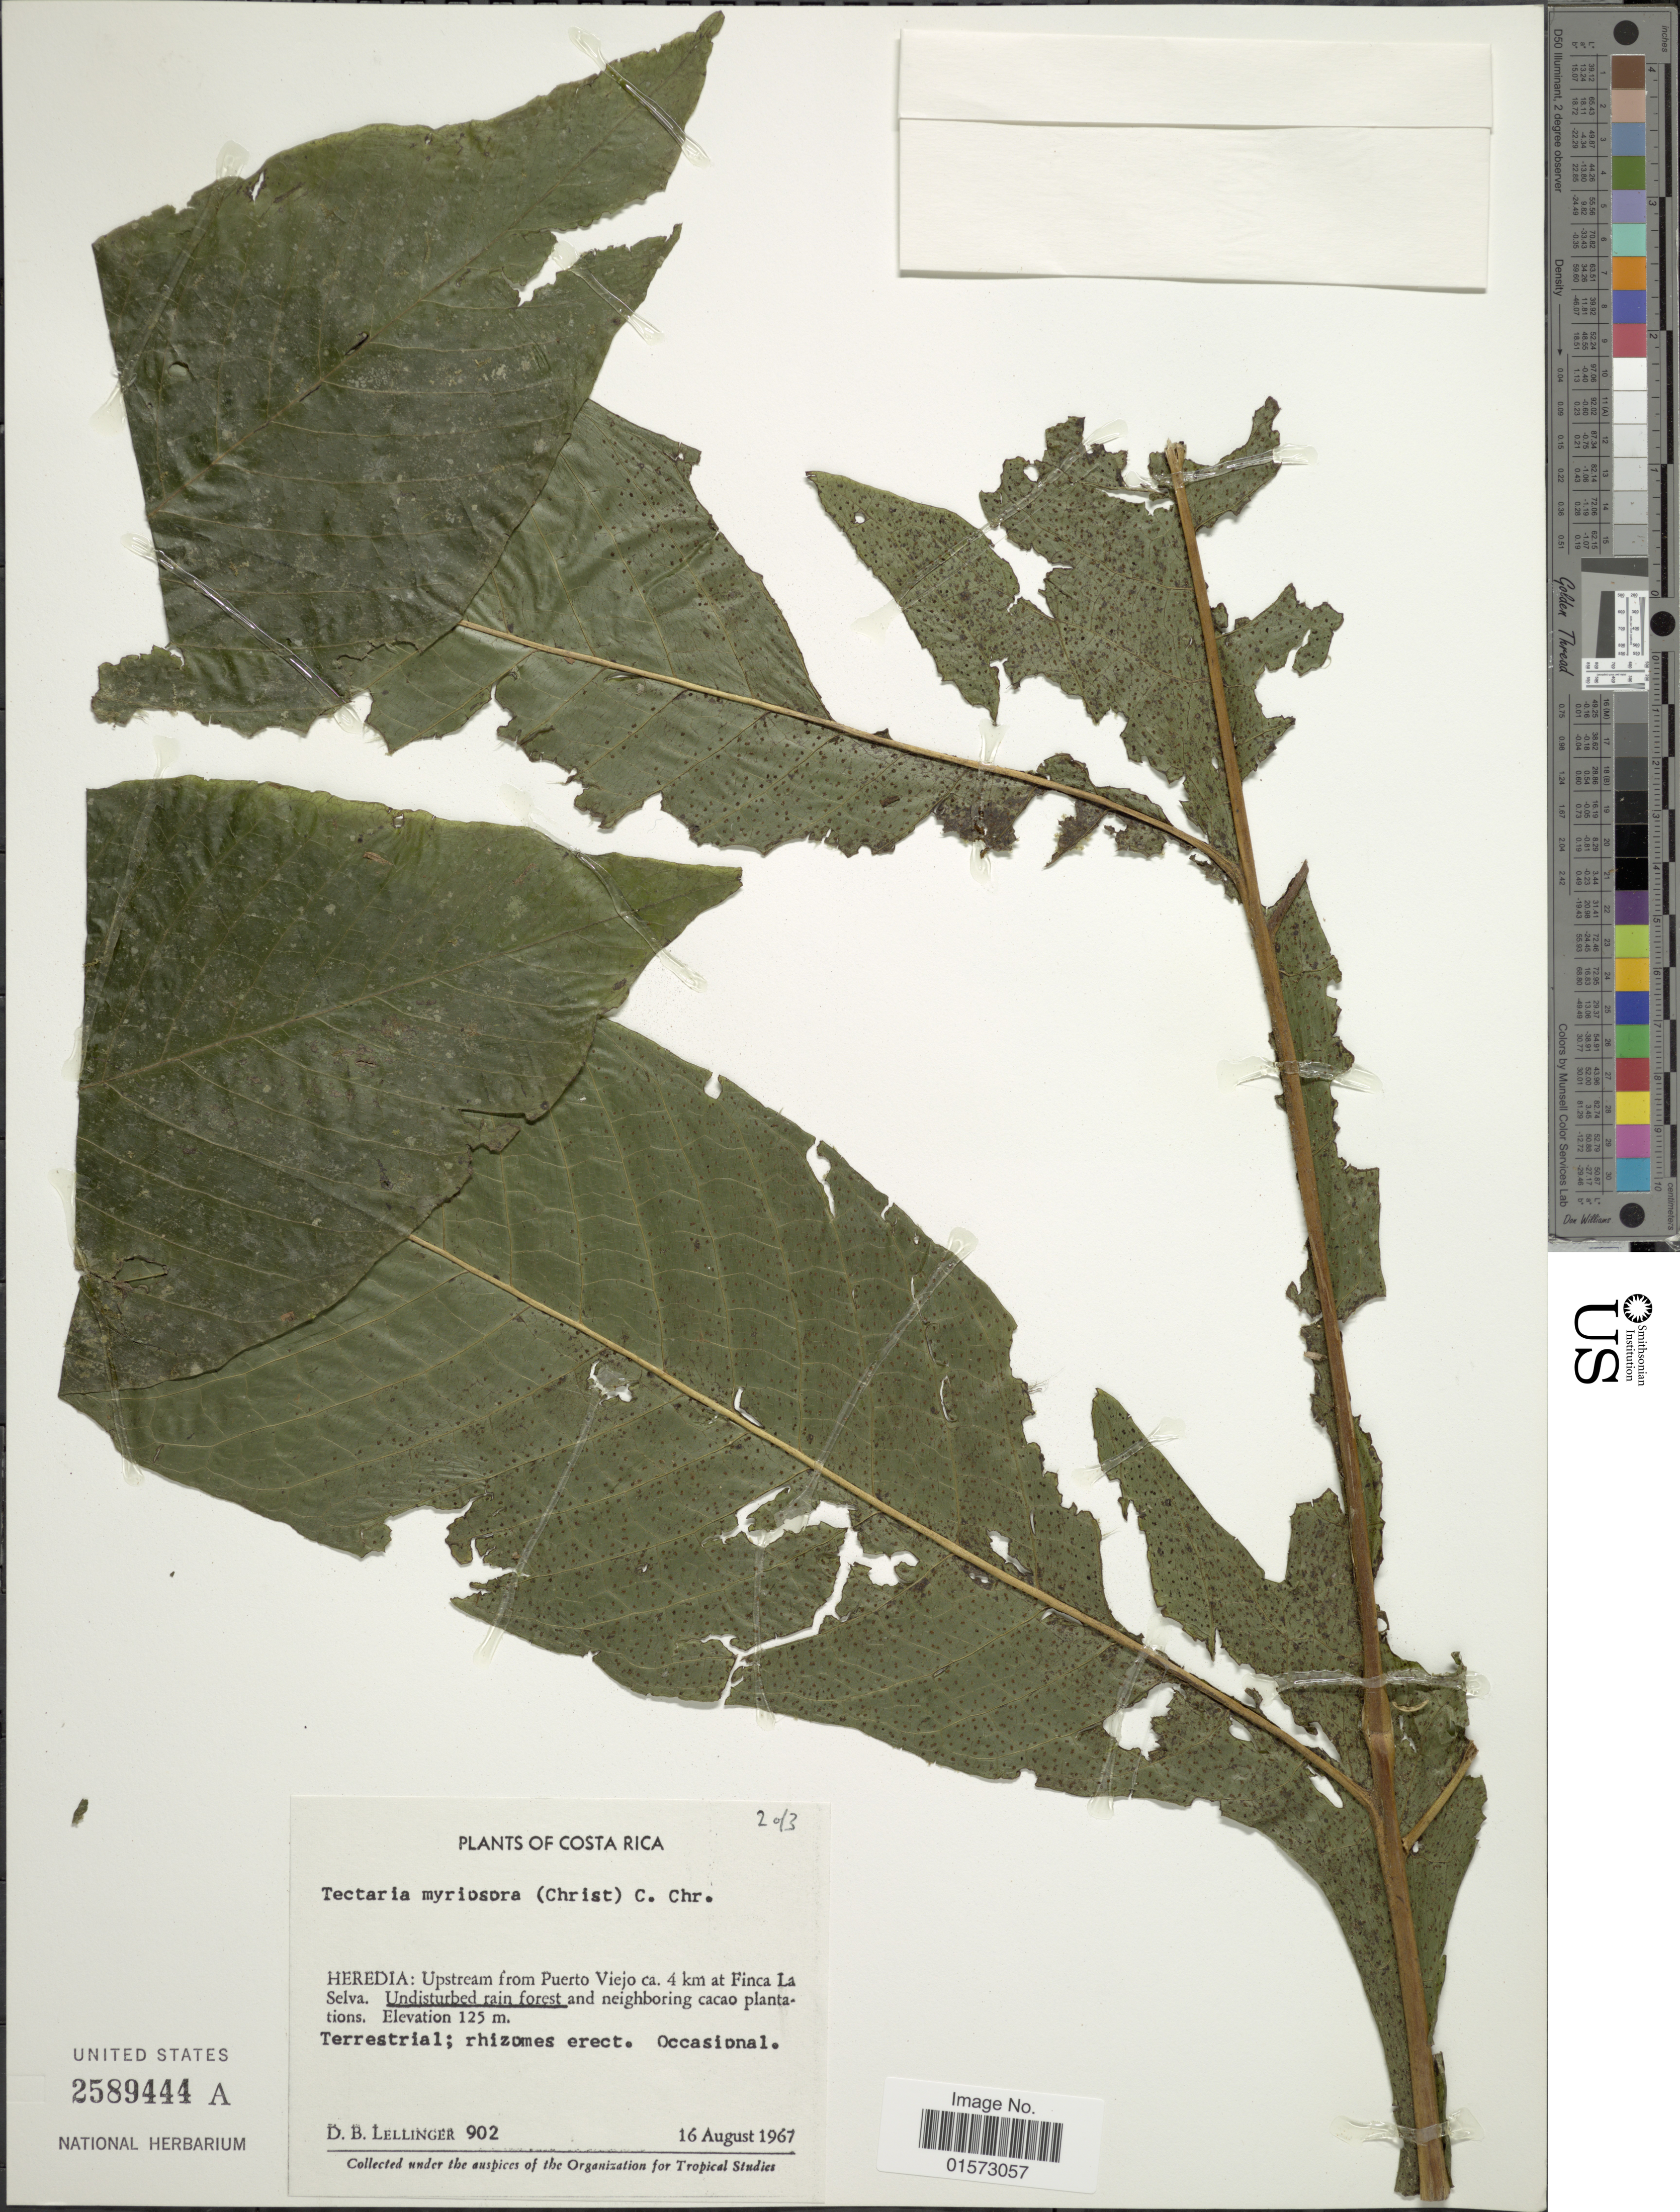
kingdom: Plantae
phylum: Tracheophyta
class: Polypodiopsida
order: Polypodiales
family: Tectariaceae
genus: Tectaria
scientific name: Tectaria draconoptera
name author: (D.C. Eaton) Copel.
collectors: D. B. Lellinger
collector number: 902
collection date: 1967-08-16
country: Costa Rica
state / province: Heredia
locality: Upstream from Puerto Viejo ca. 4 km at Finca La Selva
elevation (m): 125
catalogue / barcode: US 2589444A